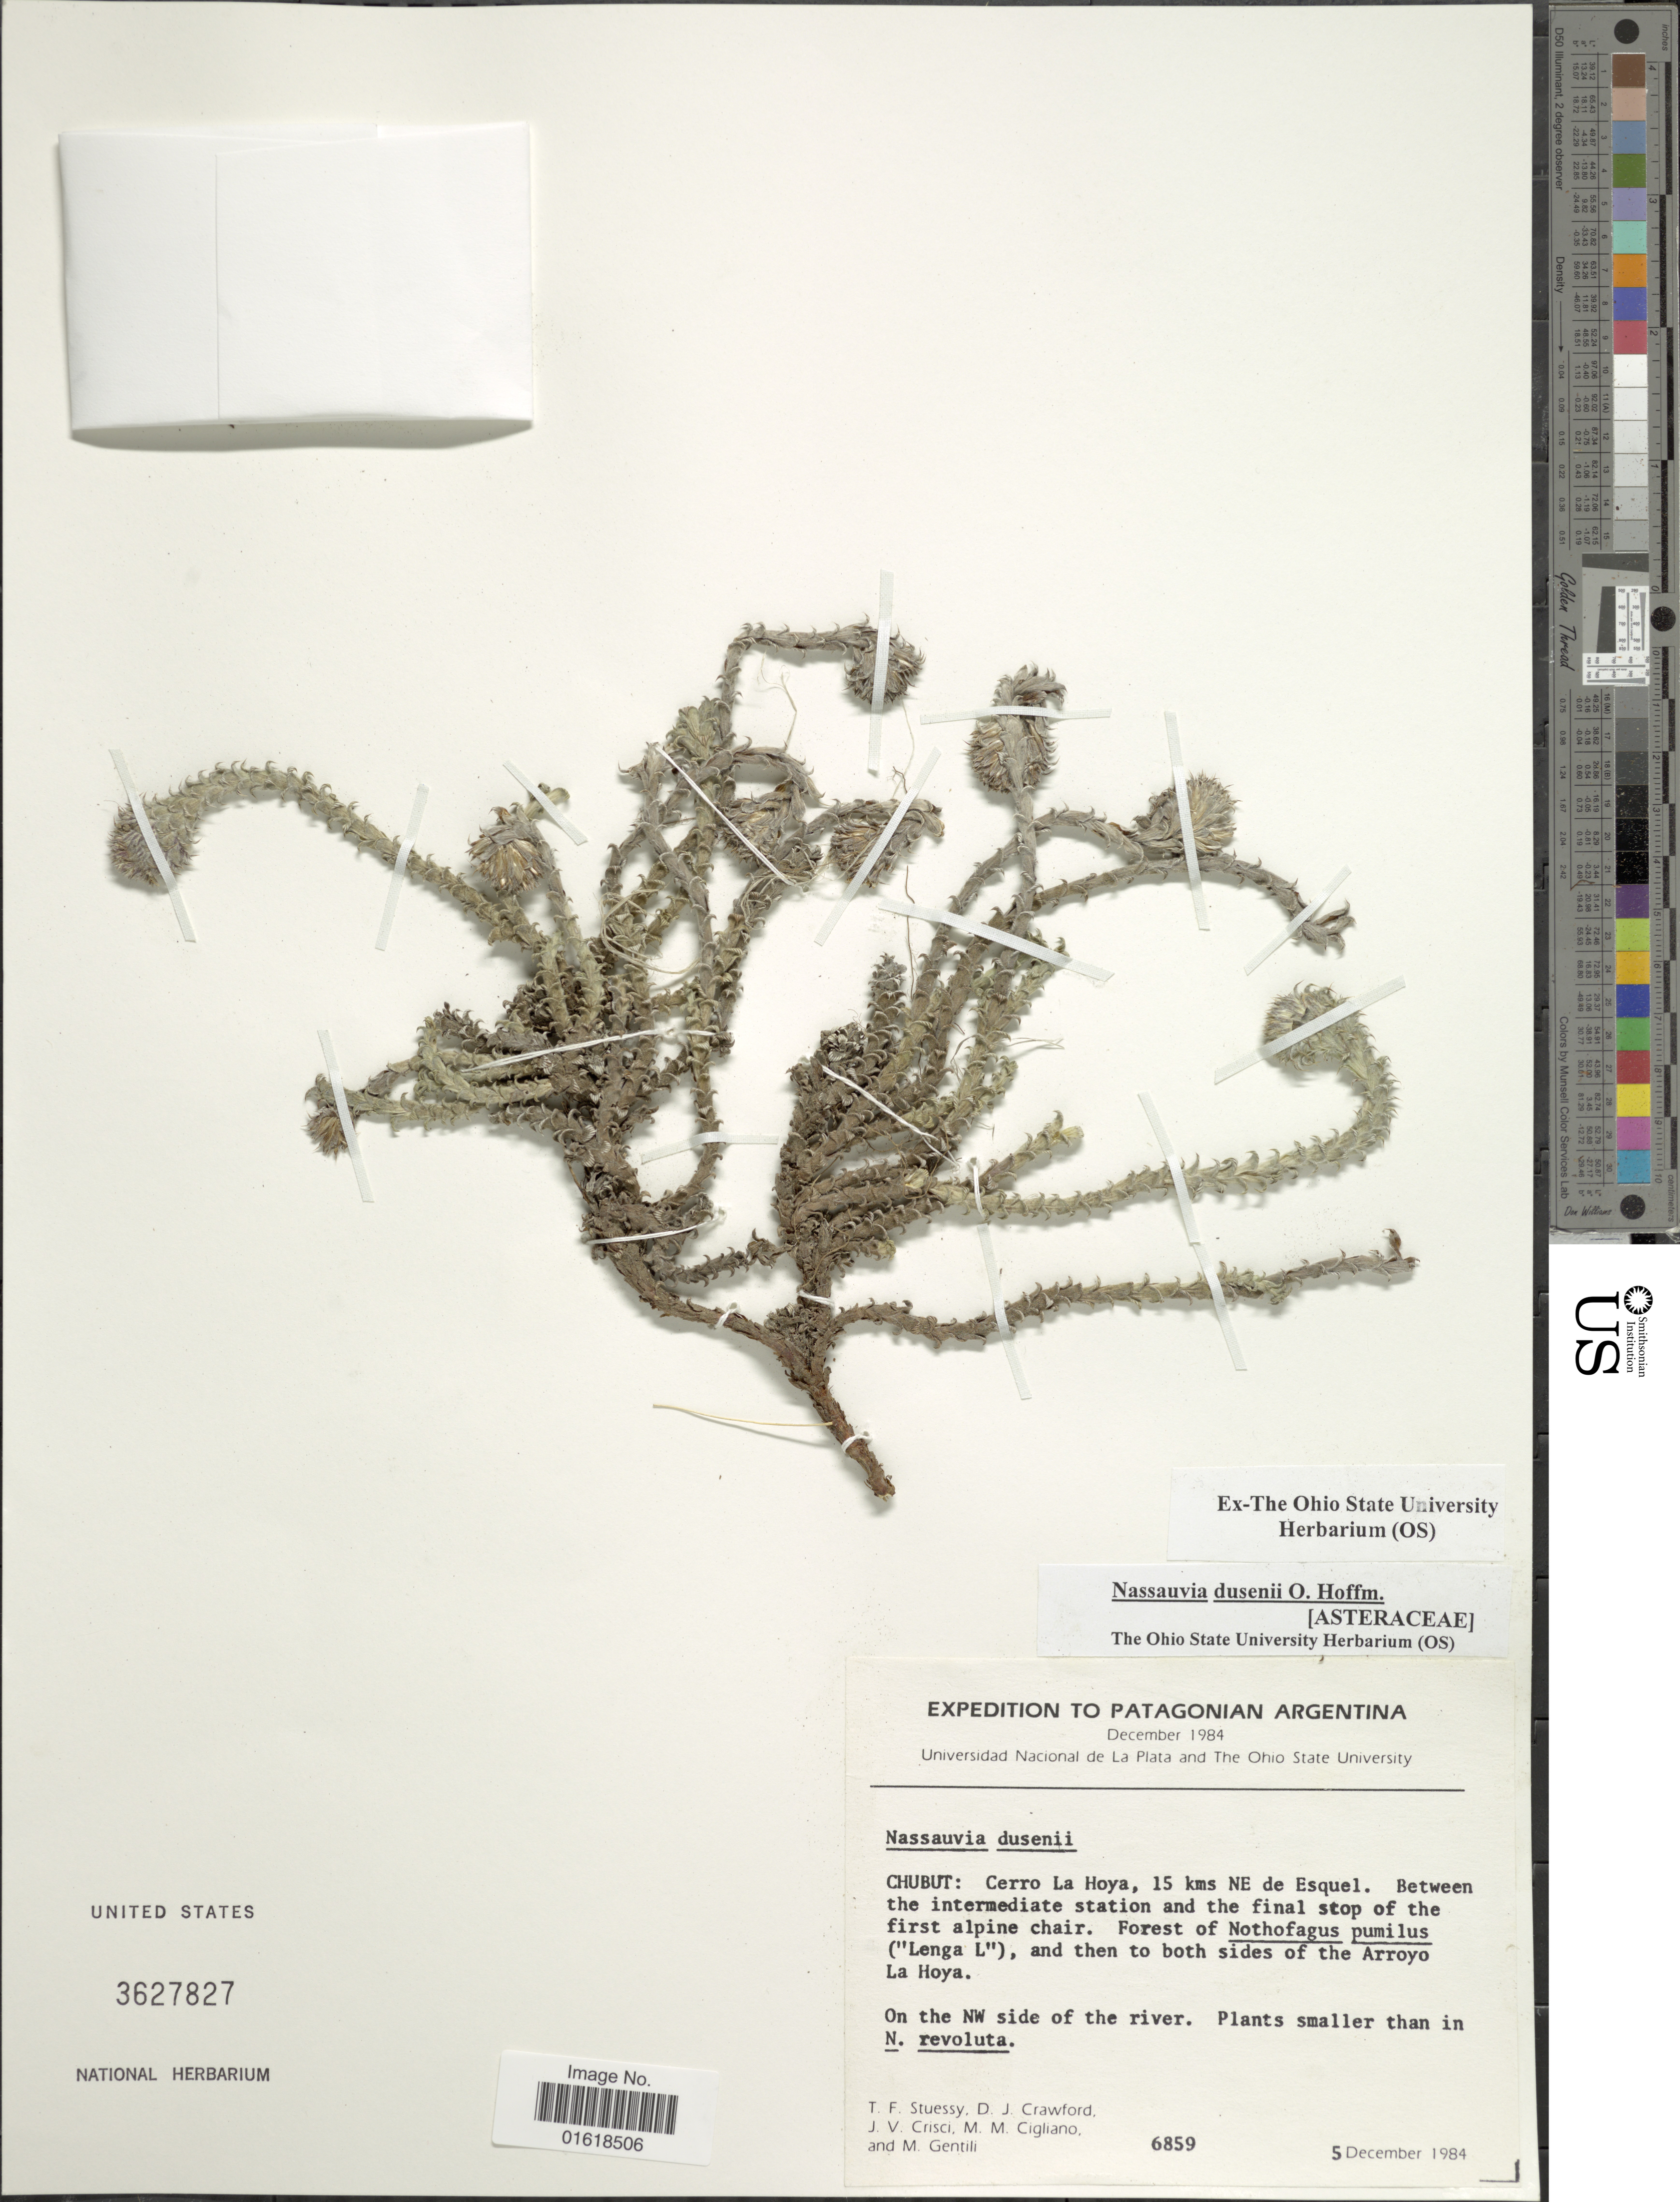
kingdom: Plantae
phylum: Tracheophyta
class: Magnoliopsida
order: Asterales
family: Asteraceae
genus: Nassauvia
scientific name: Nassauvia dusenii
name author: O. Hoffm.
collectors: T. Stuessy, D. Crawford, J. Crisci, M. Cigliano & M. Gentili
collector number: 6859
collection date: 1984-12-05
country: Argentina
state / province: Chubut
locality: Chubut: Cerro La Hoya, 15 kms NE de Esquel. Between the intermediate station and the final stop of the first alpine chair. On the NW side of the river.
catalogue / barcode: US 3627827